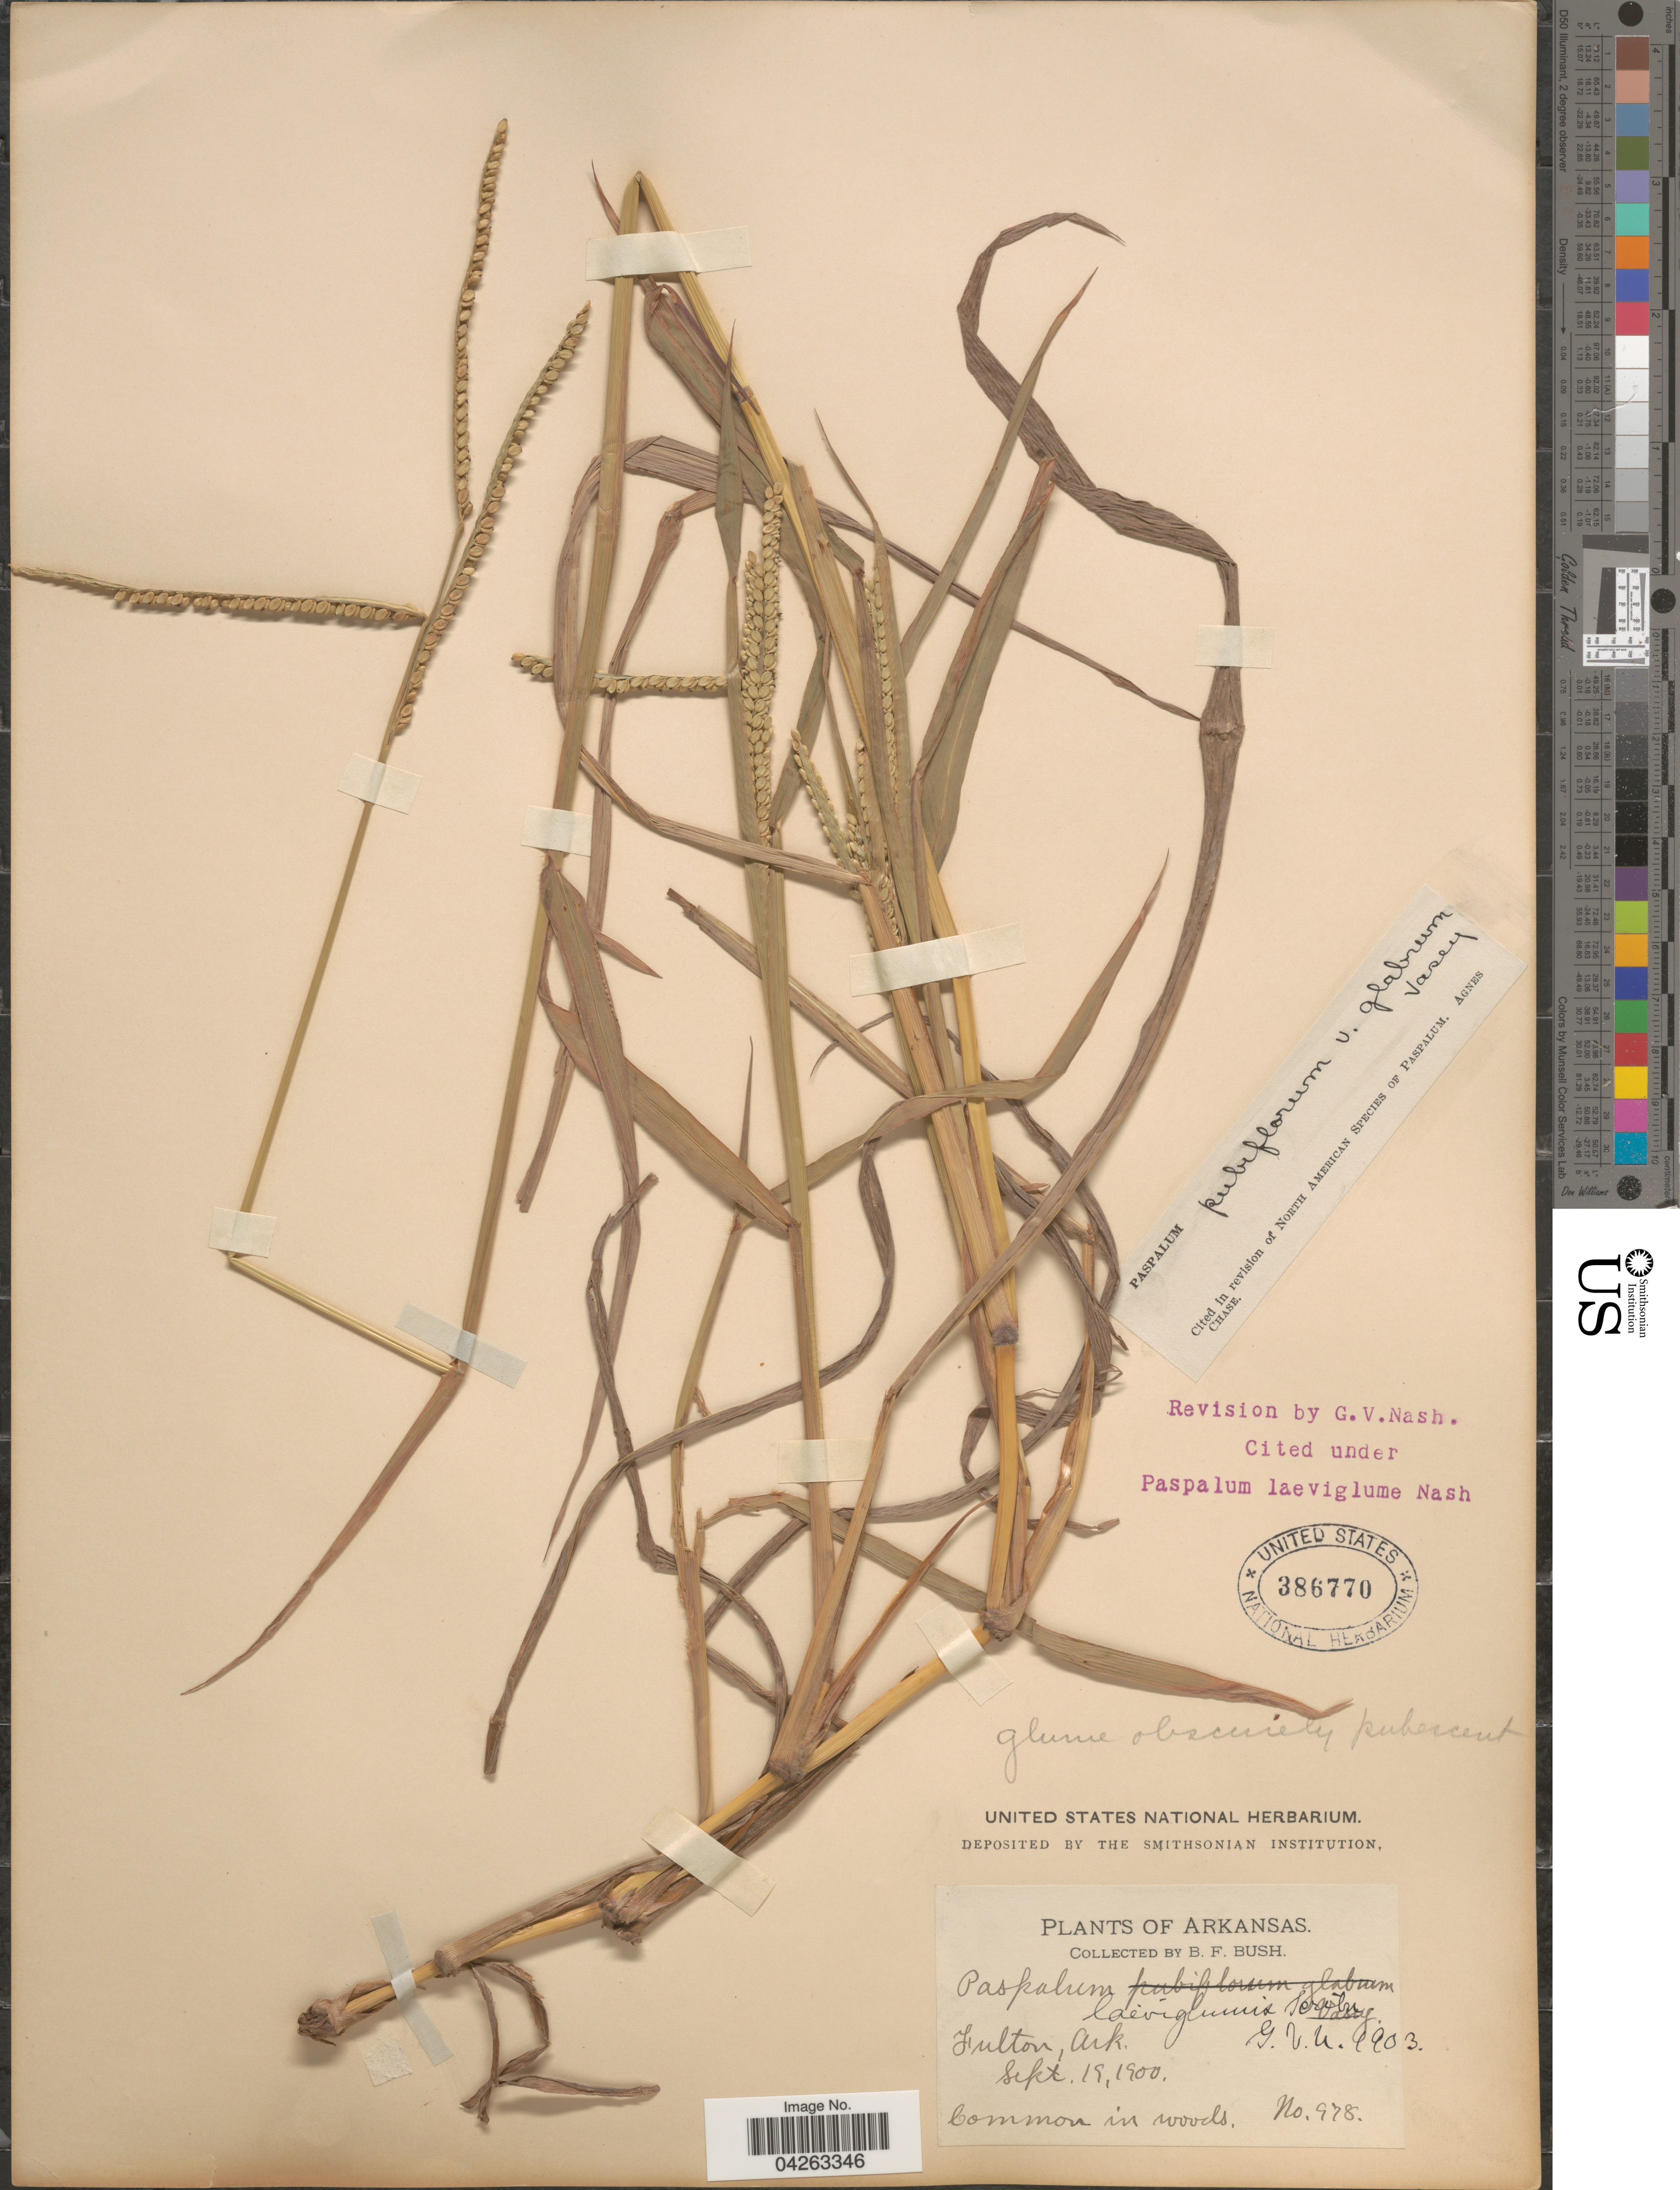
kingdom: Plantae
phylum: Tracheophyta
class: Liliopsida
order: Poales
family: Poaceae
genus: Paspalum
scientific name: Paspalum pubiflorum var. glabrum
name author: Vasey ex Scribn.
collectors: B. F. Bush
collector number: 978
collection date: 1900-09-19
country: United States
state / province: Arkansas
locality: Fulton.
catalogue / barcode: US 386770